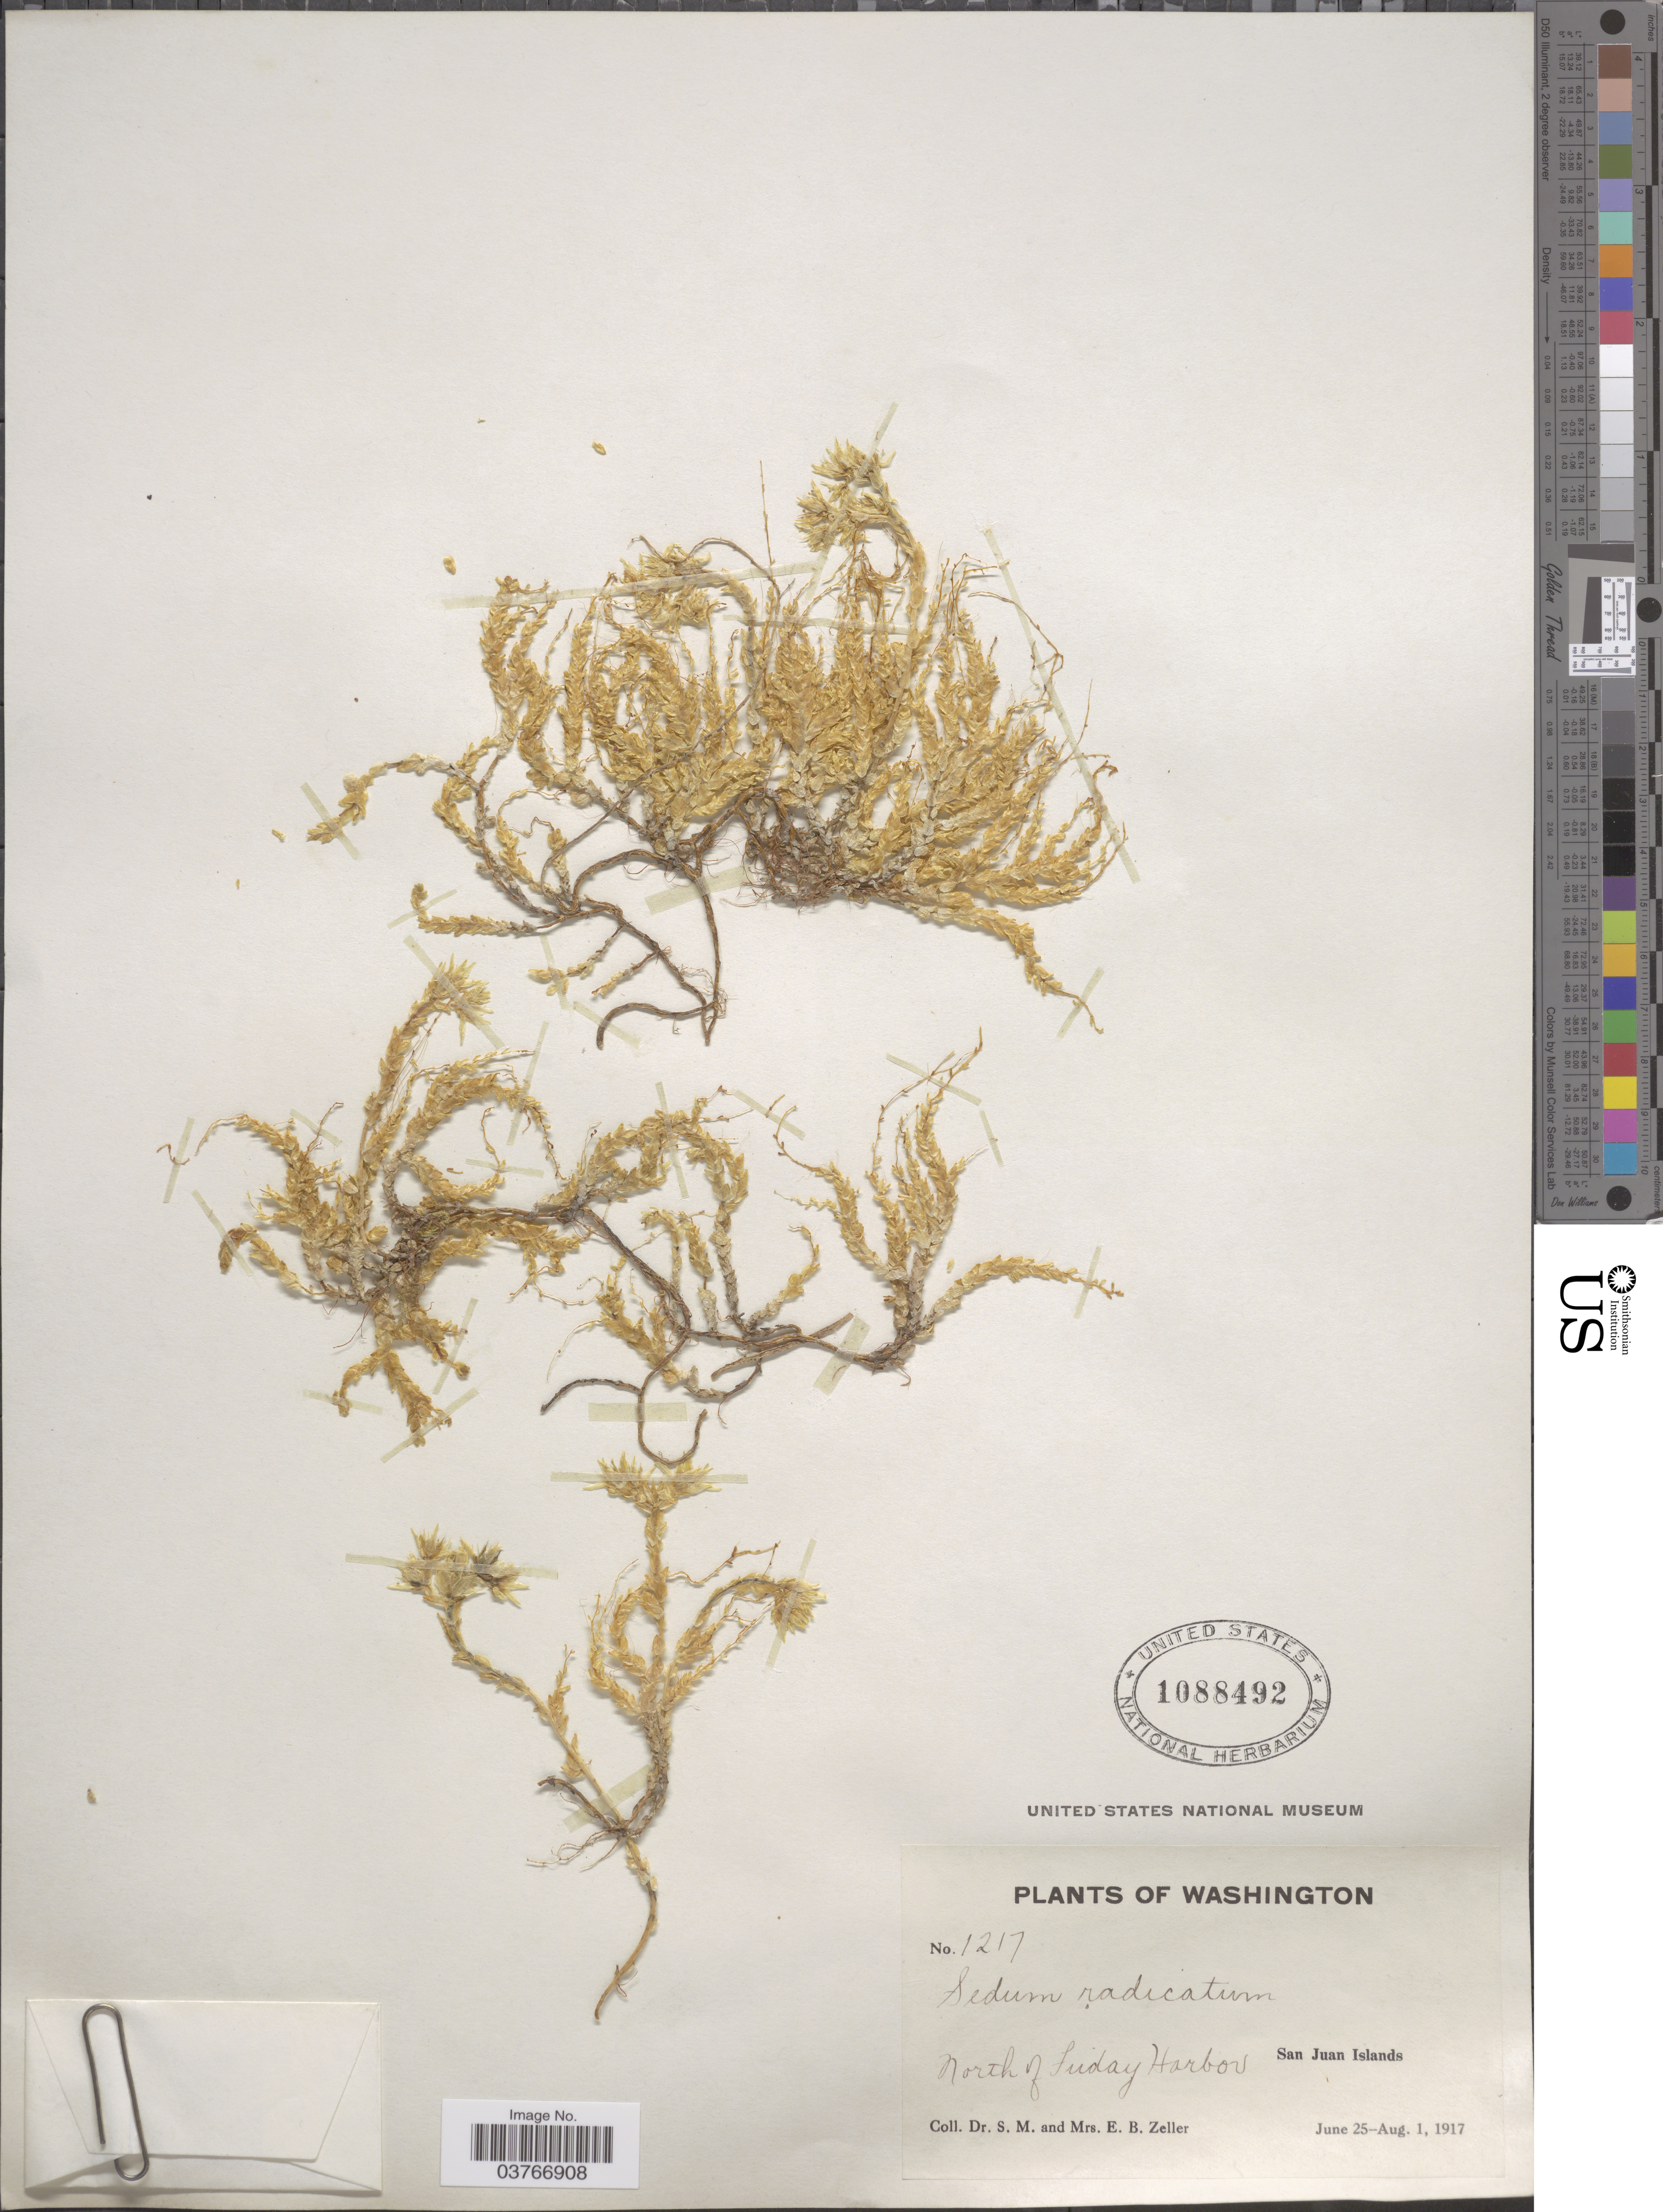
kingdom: Plantae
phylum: Tracheophyta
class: Magnoliopsida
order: Saxifragales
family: Crassulaceae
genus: Sedum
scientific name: Sedum sp.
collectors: S. Zeller & E. Zeller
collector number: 1217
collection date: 1917-06-25/1917-08-01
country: United States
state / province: Washington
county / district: San Juan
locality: North of Friday Harbors. San Juan Islands.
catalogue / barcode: US 1088492